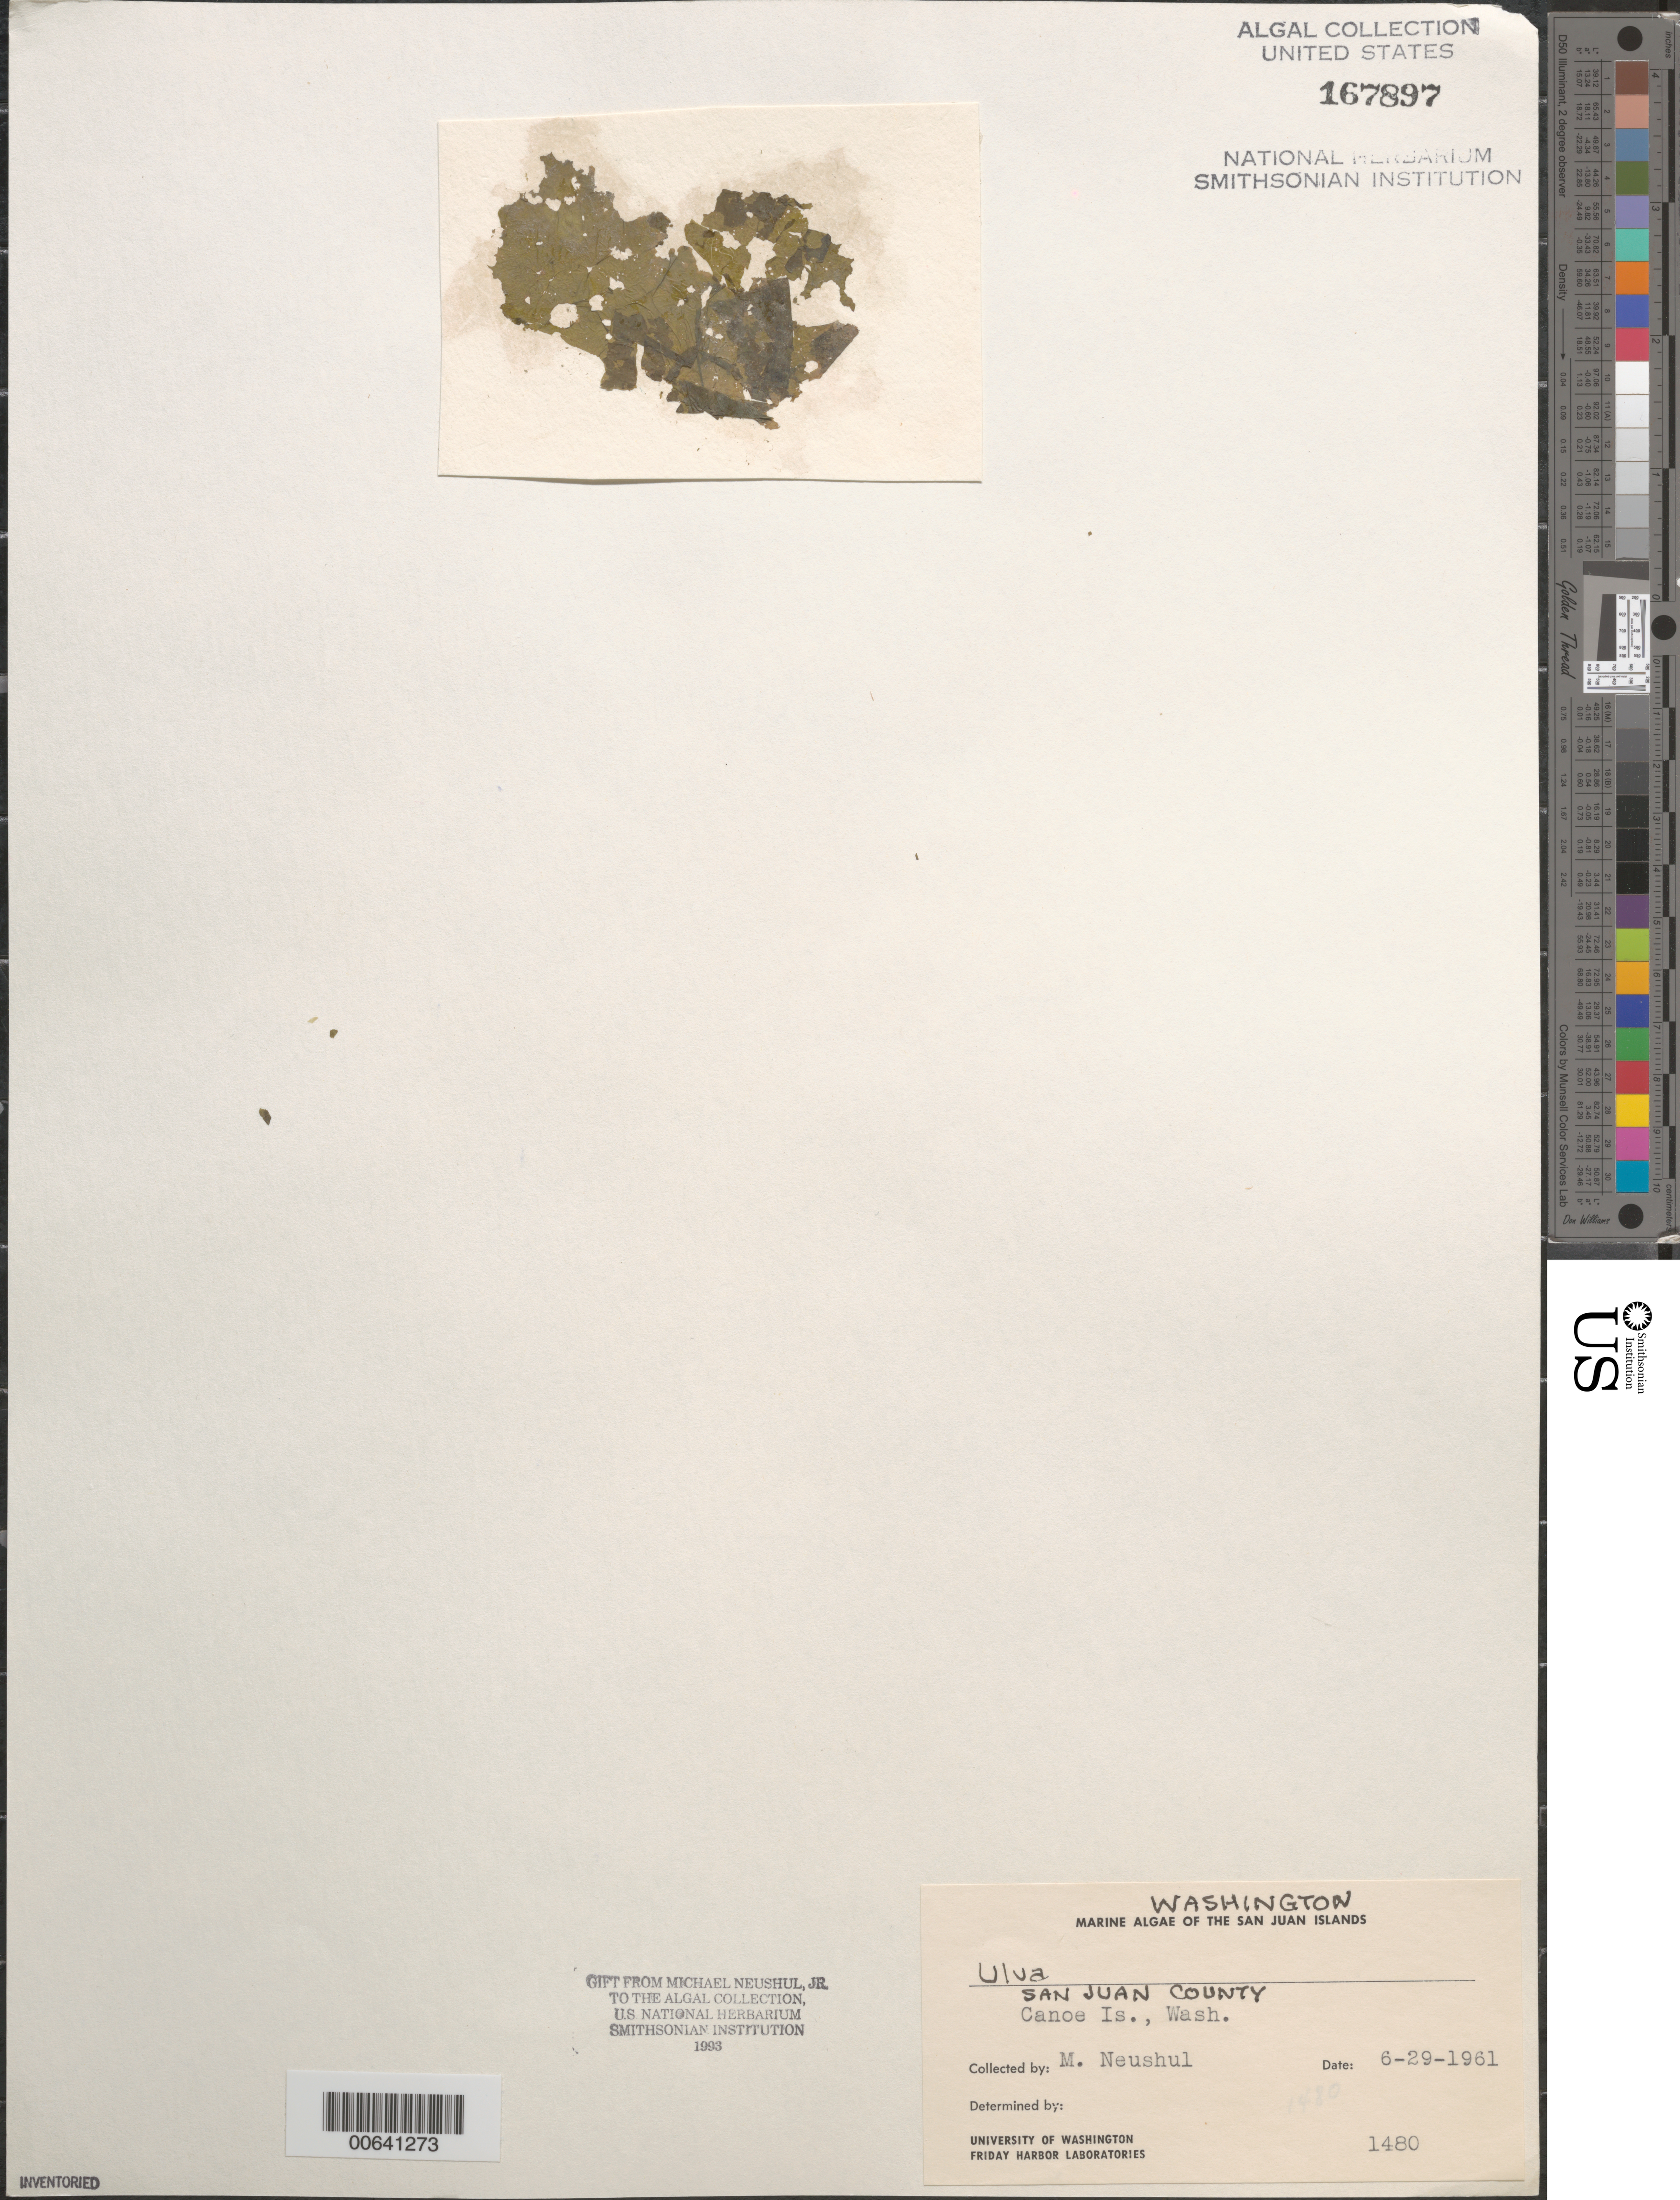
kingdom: Plantae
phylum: Chlorophyta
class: Ulvophyceae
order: Ulvales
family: Ulvaceae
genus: Ulva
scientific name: Ulva sp.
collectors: M. Neushul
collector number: Neushul 1480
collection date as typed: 29 Jun 1961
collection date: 1961-06-29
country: United States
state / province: Washington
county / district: San Juan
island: Canoe Island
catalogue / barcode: US 167897